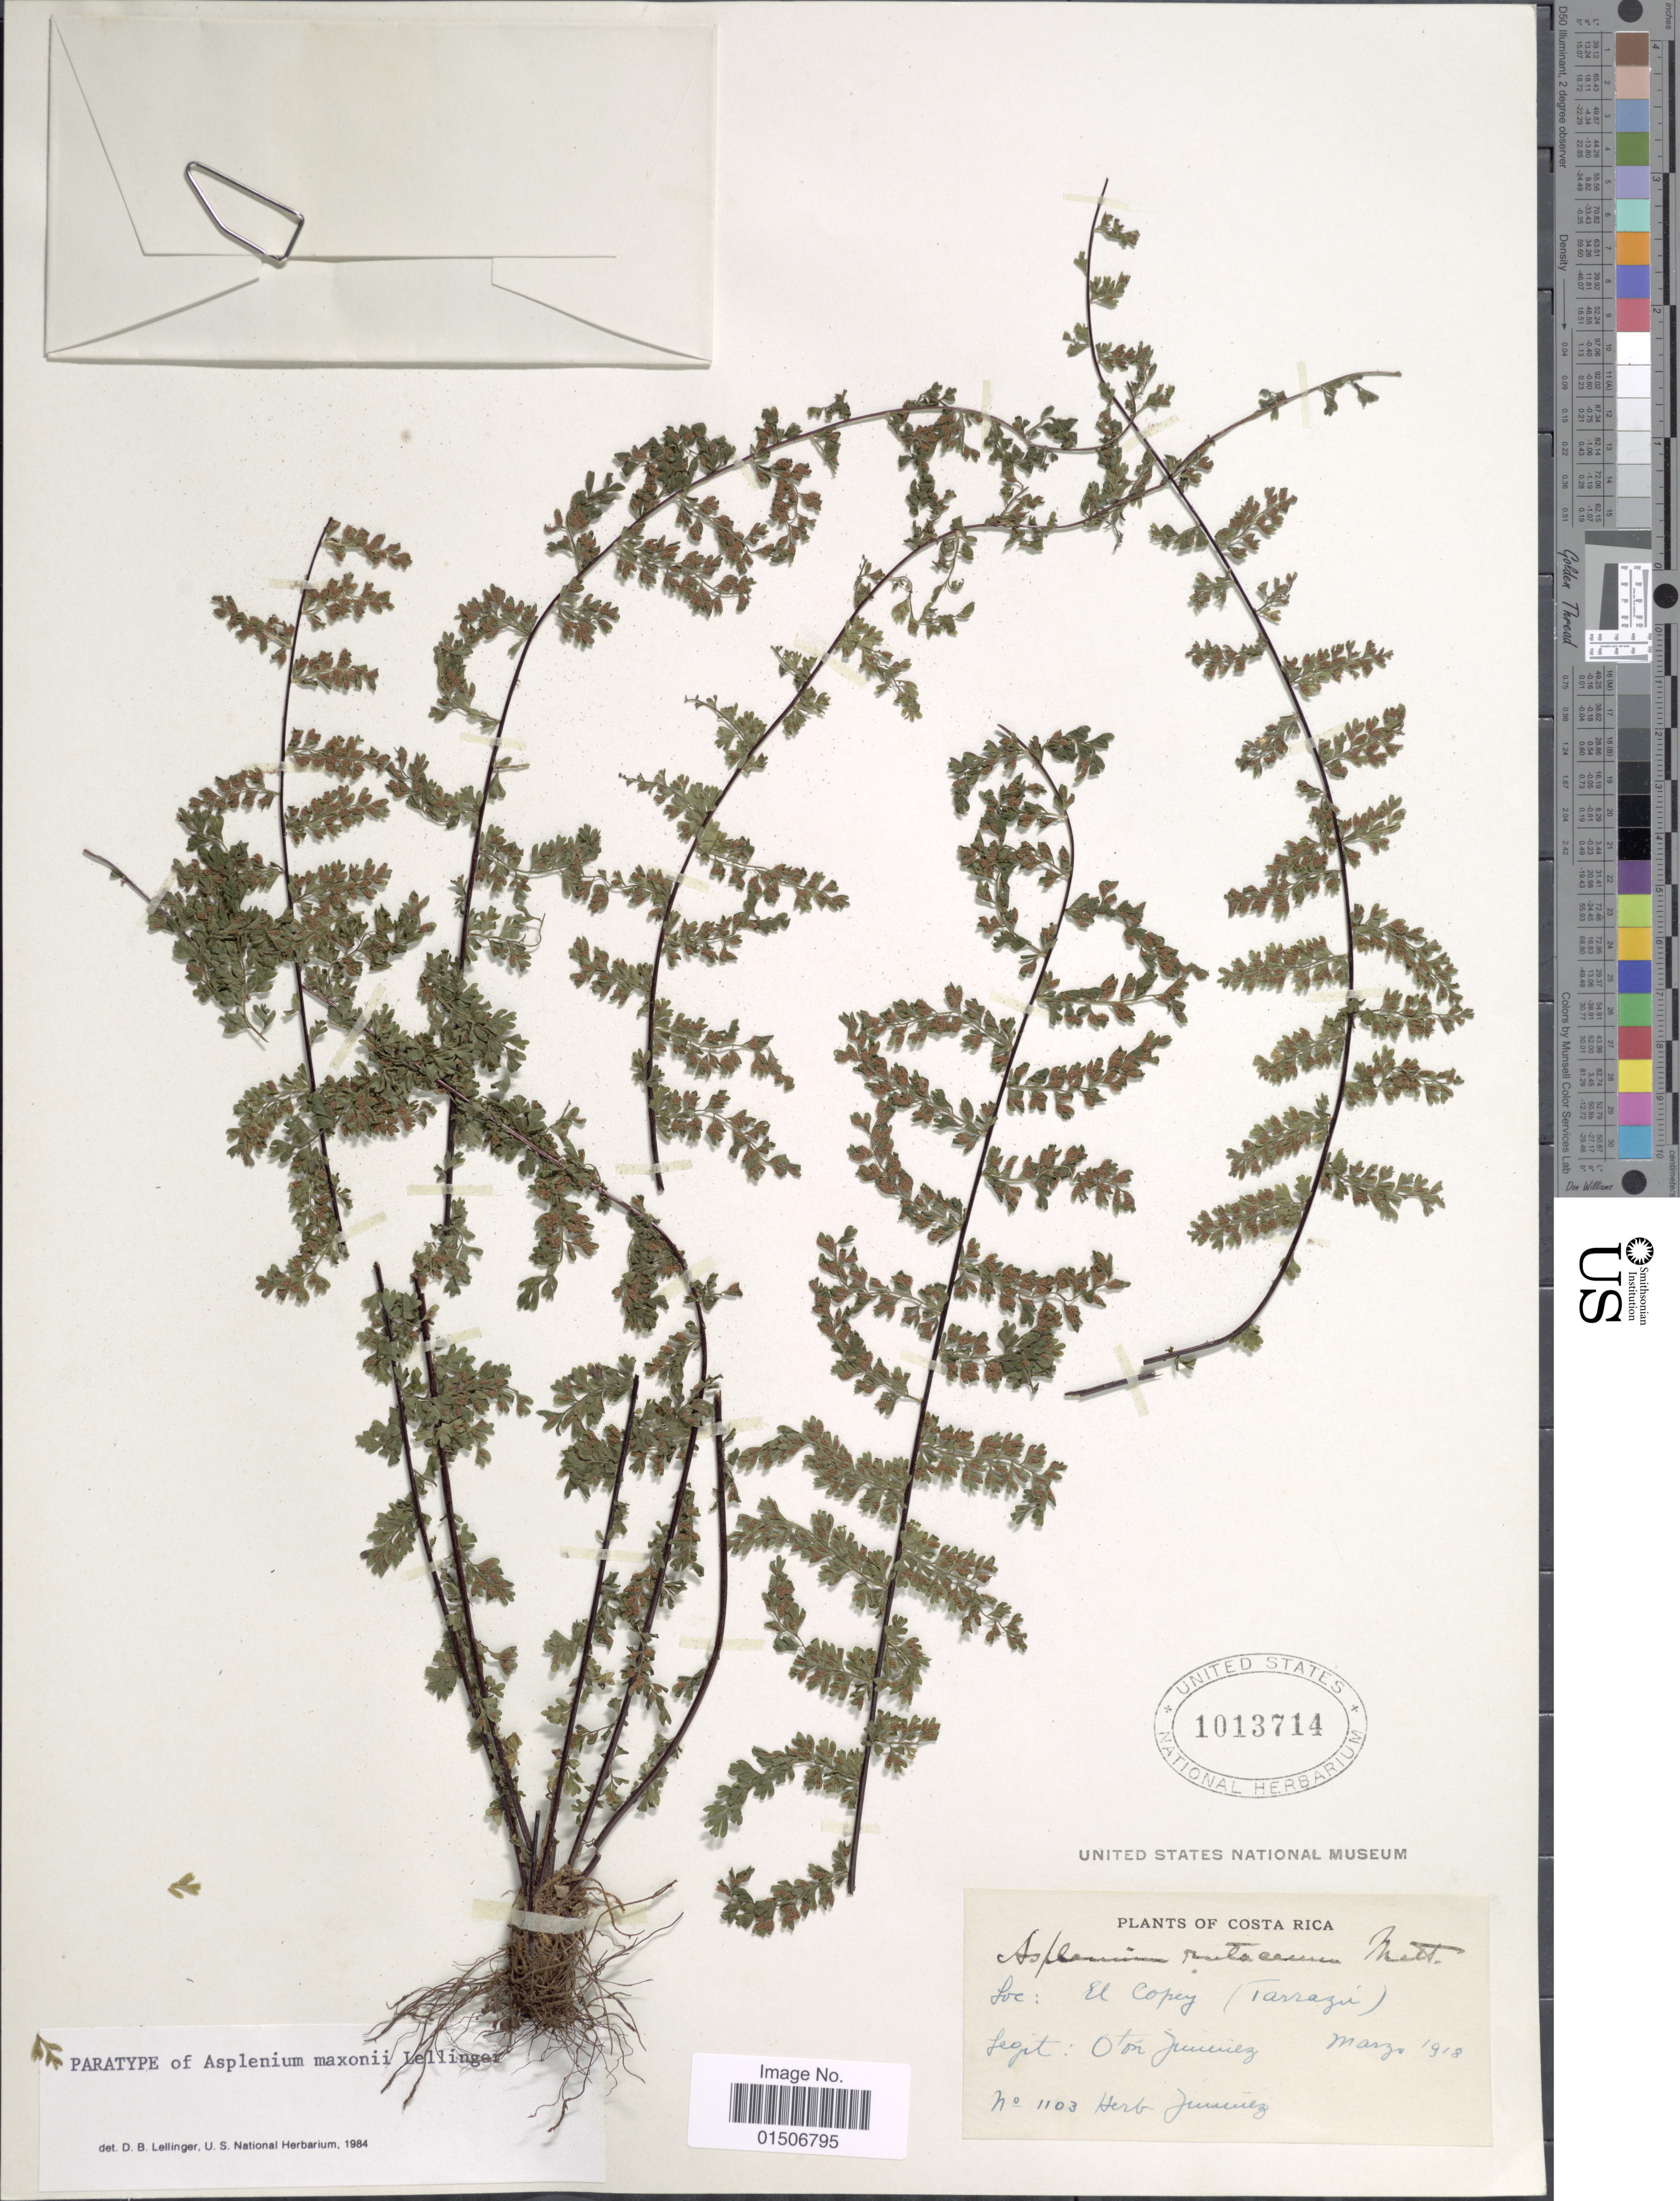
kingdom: Plantae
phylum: Tracheophyta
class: Polypodiopsida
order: Polypodiales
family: Aspleniaceae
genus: Asplenium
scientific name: Asplenium maxonii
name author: Lellinger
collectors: O. Jimenez L.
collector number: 1103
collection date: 1918-03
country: Costa Rica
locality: Costa Rica, El Copey, (Tarrazú)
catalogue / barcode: US 1013714